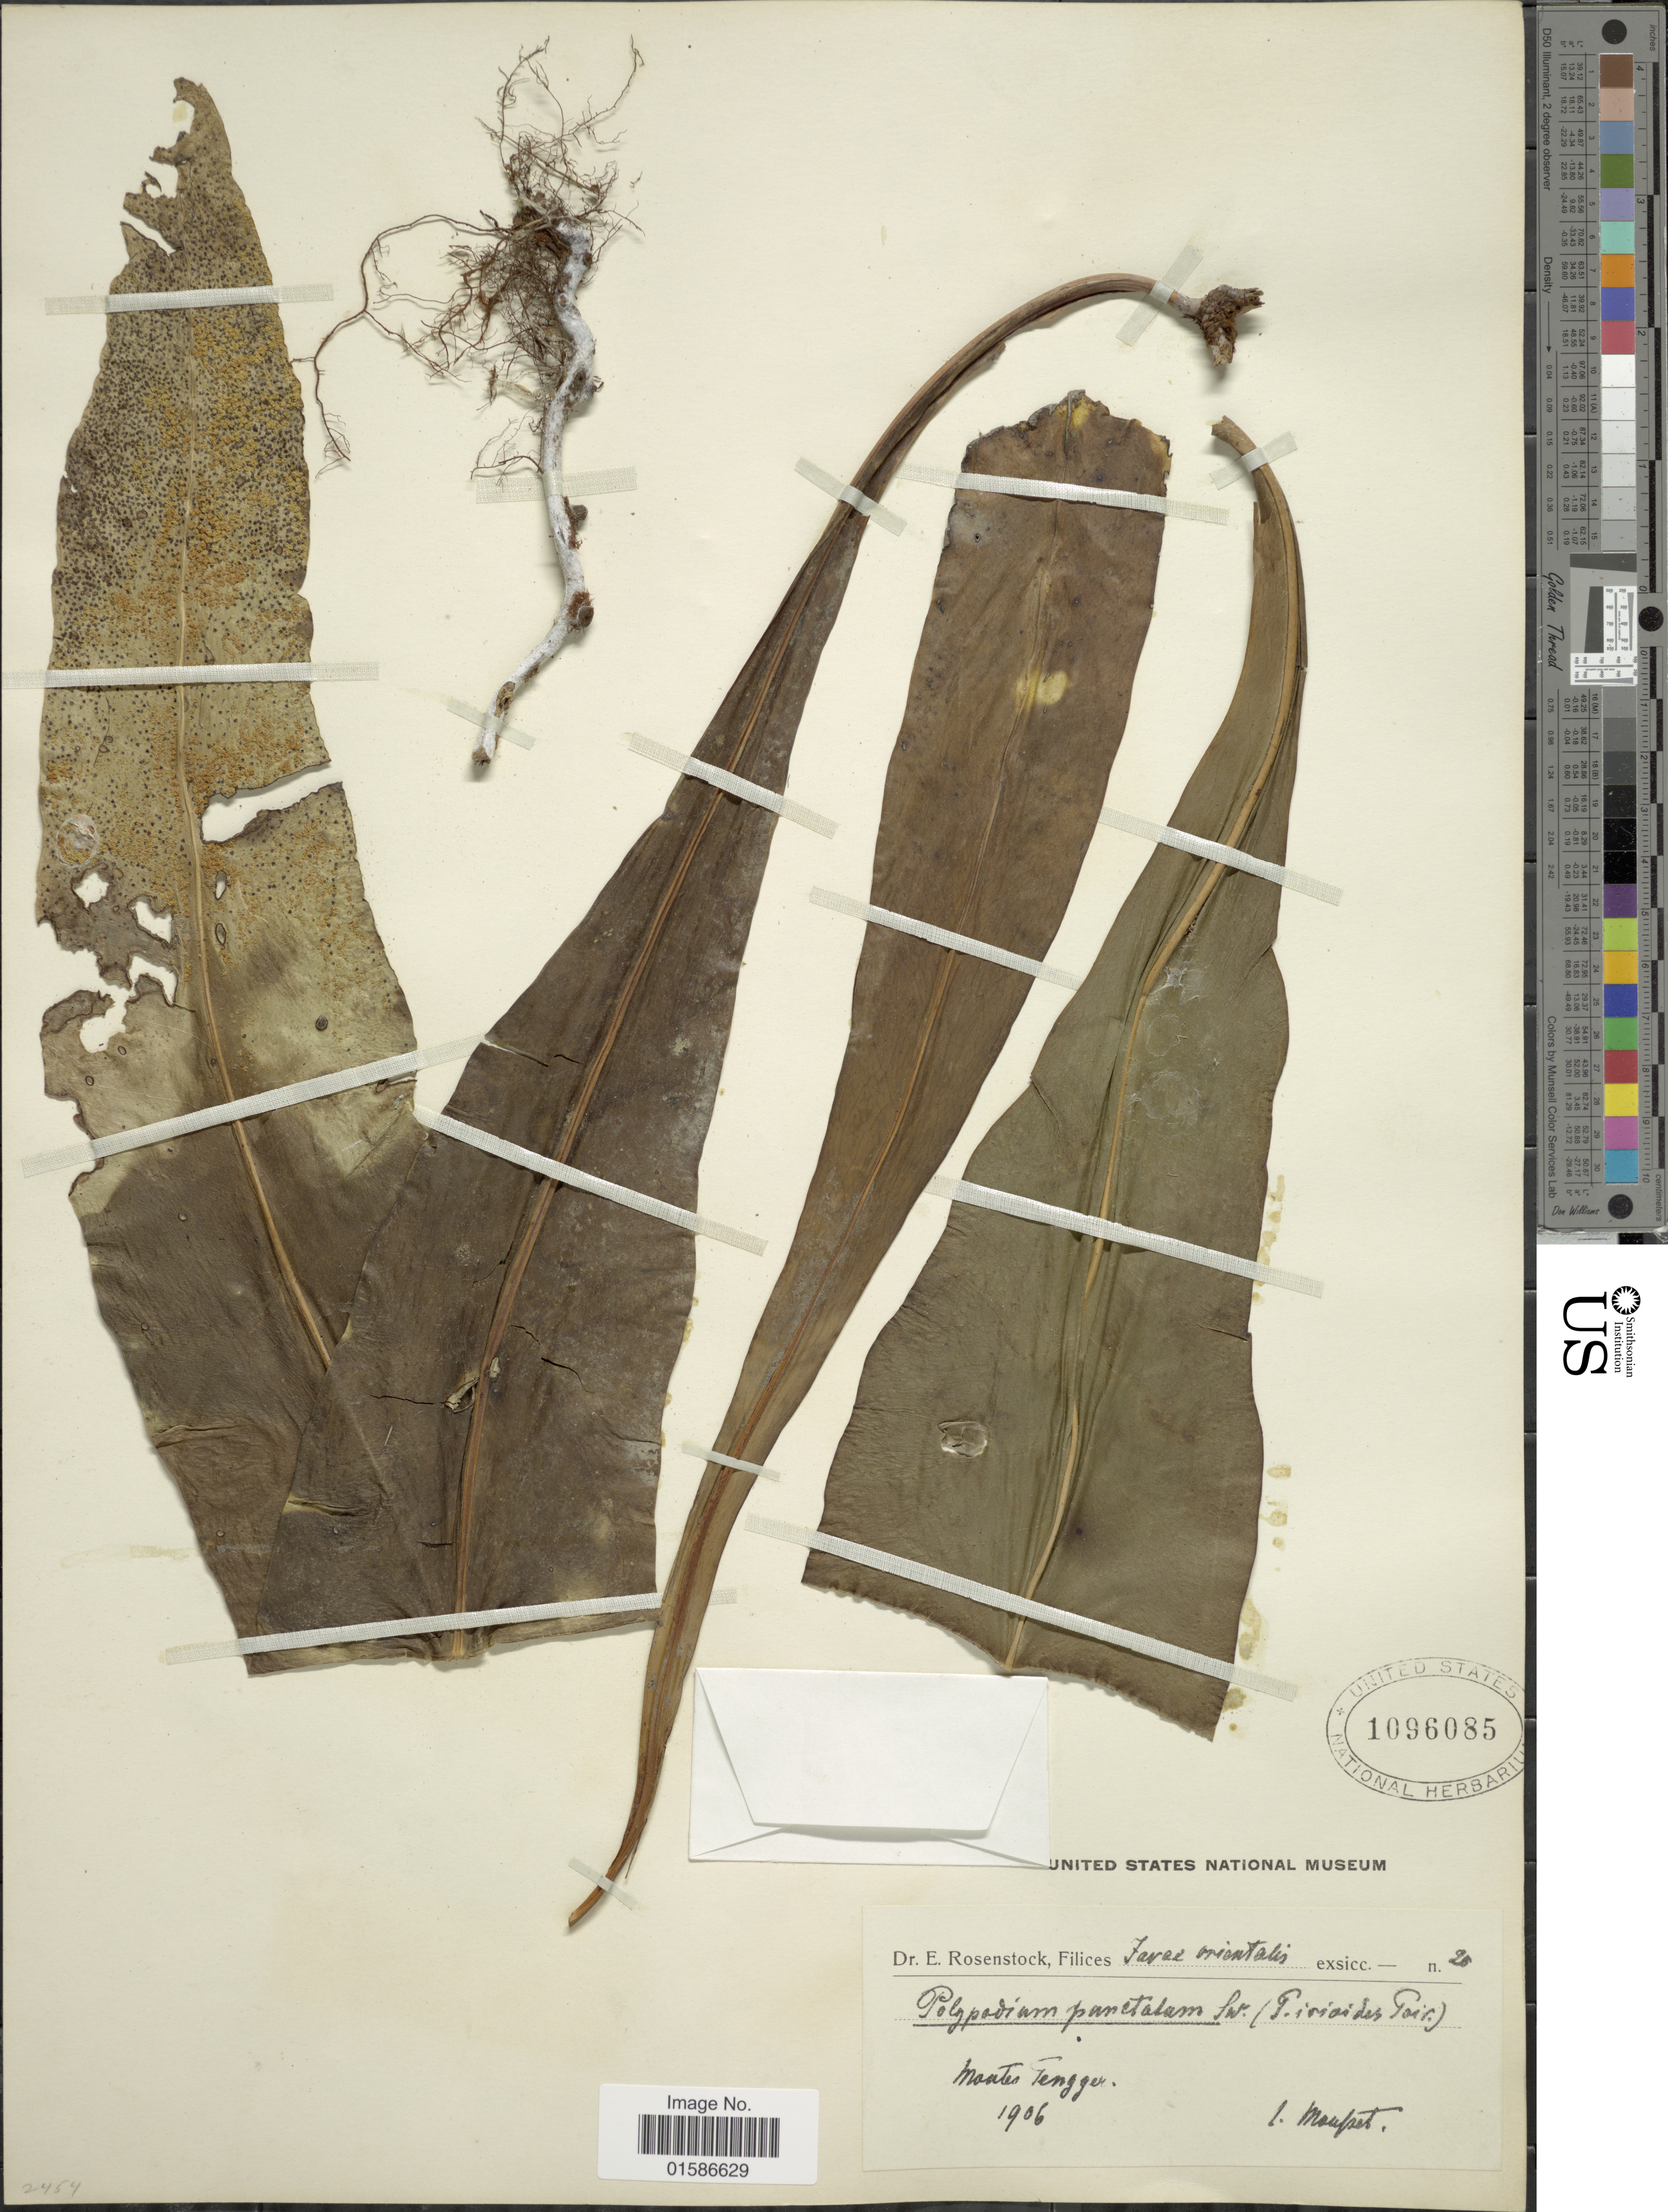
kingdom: Plantae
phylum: Tracheophyta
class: Polypodiopsida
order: Polypodiales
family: Polypodiaceae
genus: Microsorum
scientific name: Microsorum punctatum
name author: (L.) Copel.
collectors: Mousset, --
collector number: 20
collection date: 1906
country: Indonesia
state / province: Java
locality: Javae orientalis, Montes Tengger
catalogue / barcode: US 1096085